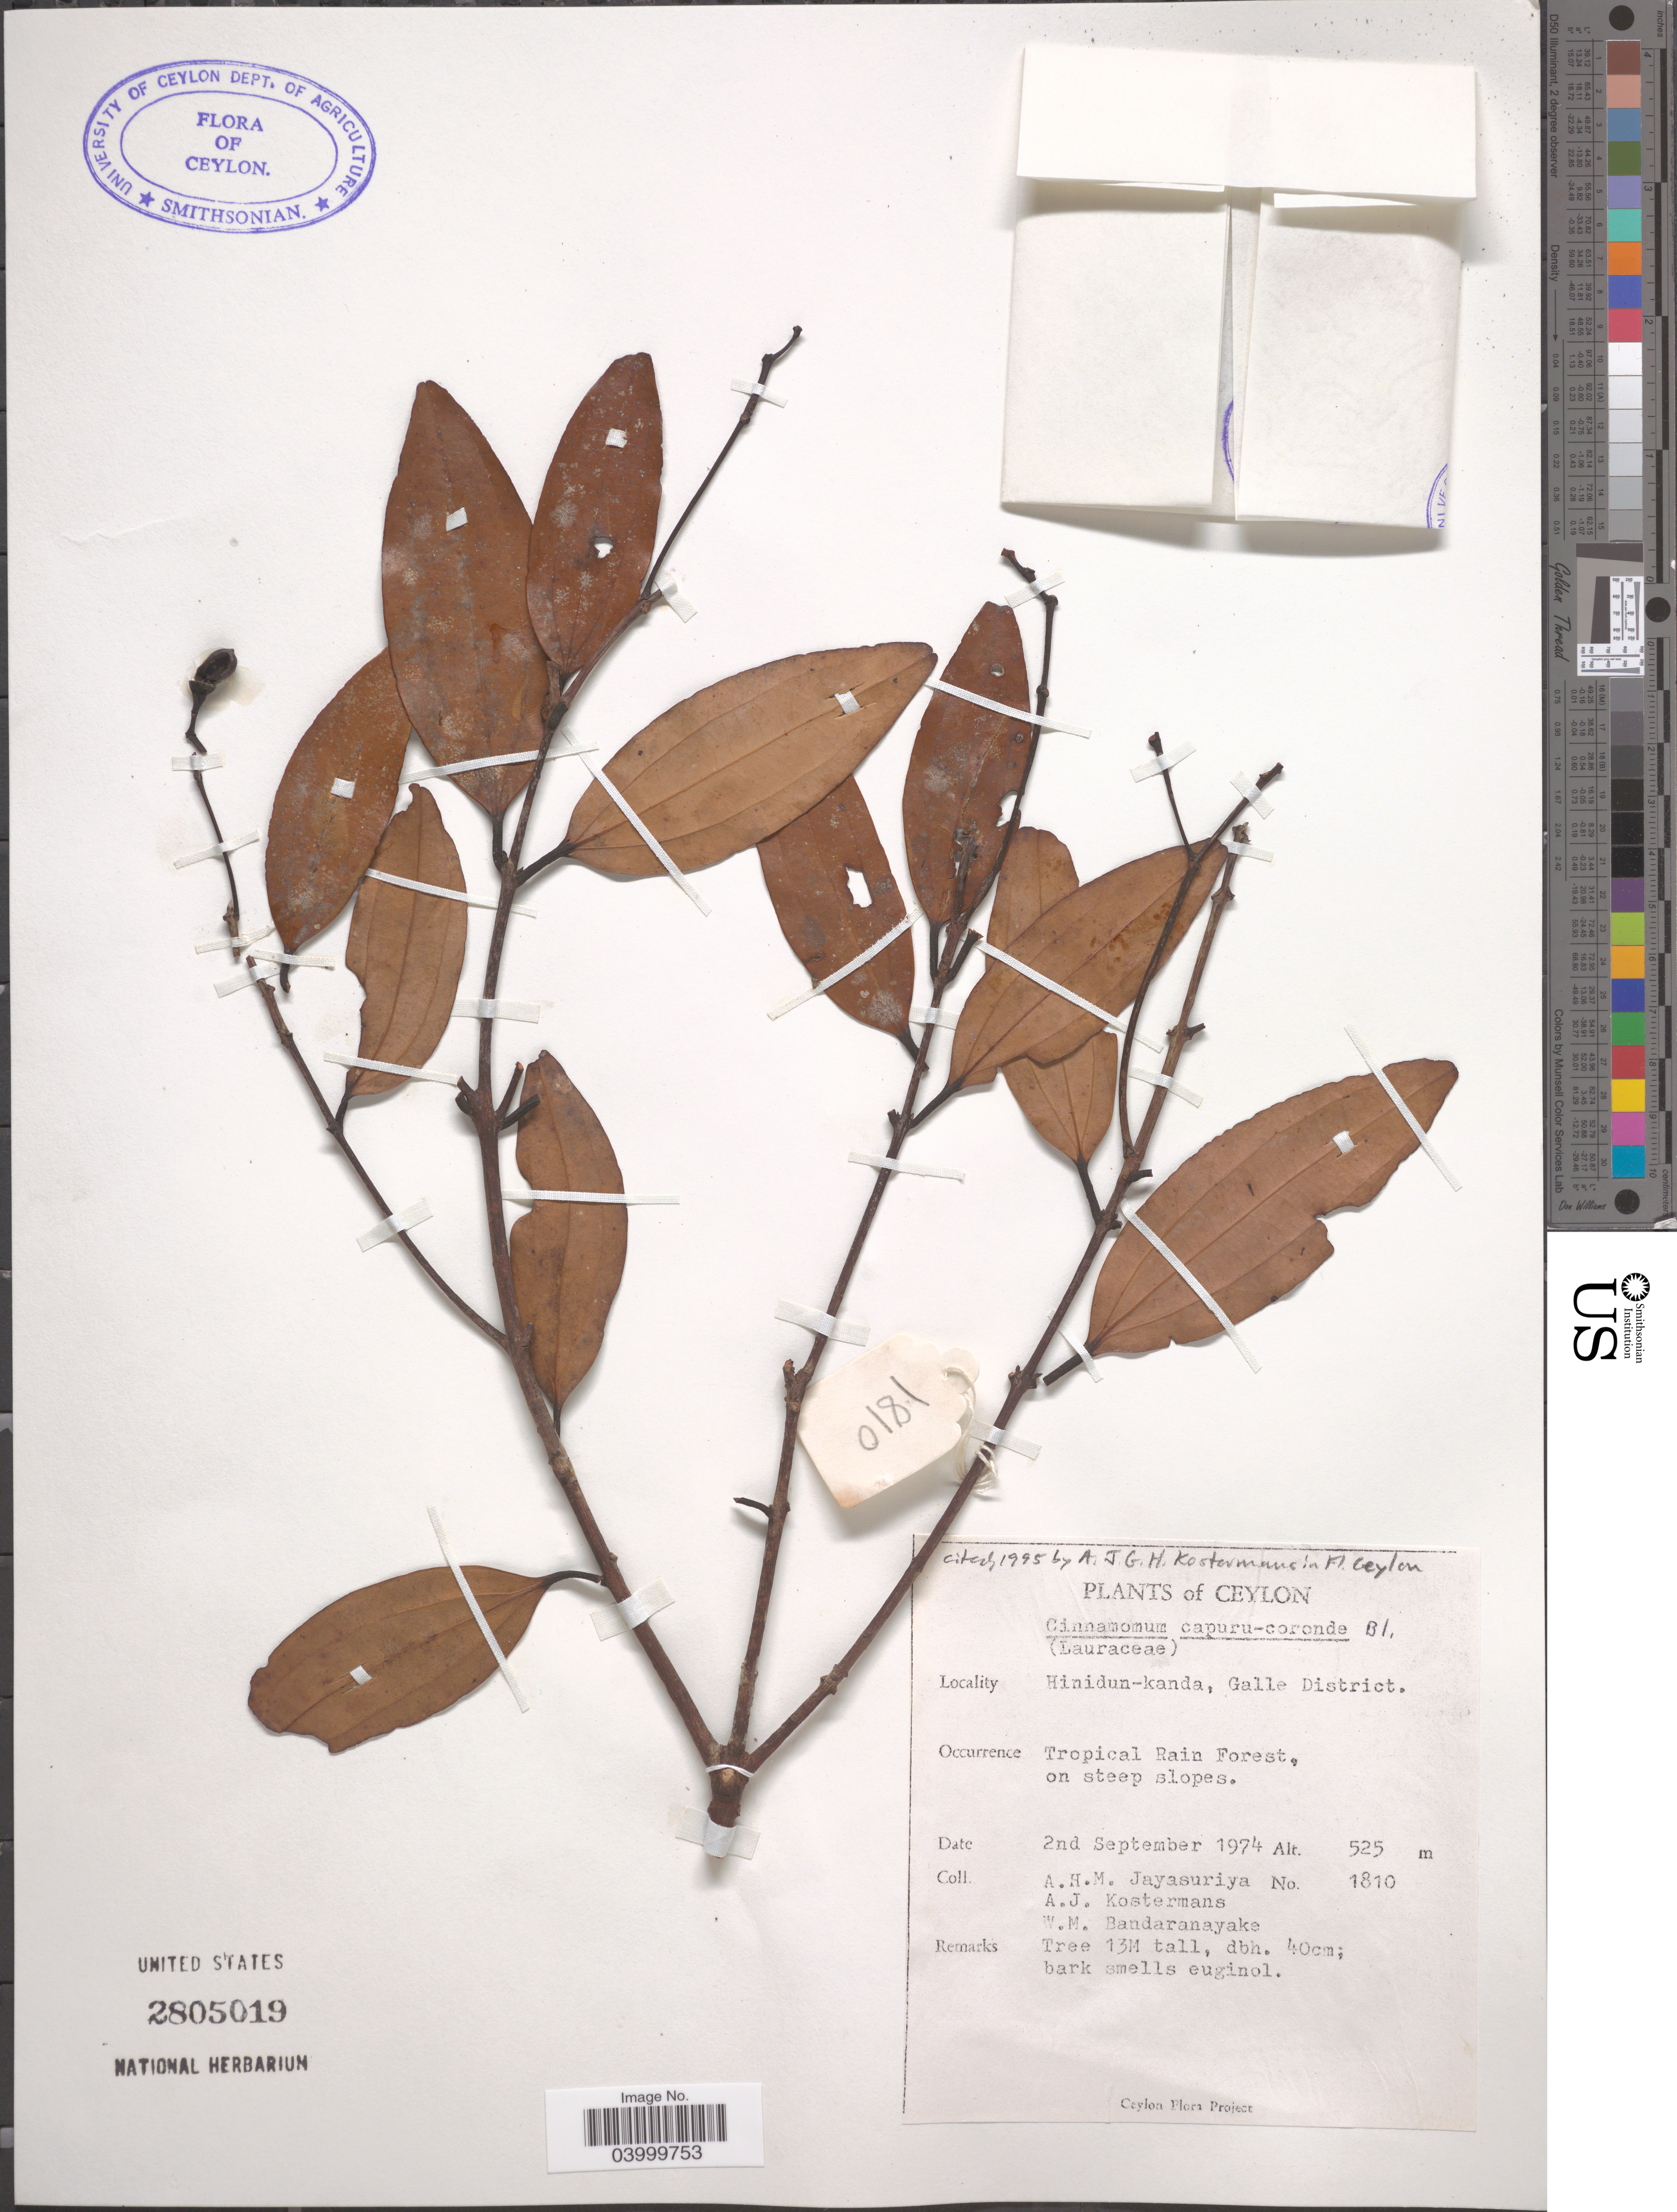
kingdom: Plantae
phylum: Tracheophyta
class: Magnoliopsida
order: Laurales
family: Lauraceae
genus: Cinnamomum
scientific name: Cinnamomum cappara-coronde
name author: Blume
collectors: A. H. Jayasuriya, A. J. G. Kostermans & W. Bandaranayake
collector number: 1810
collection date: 1974-09-02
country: Sri Lanka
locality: Ceylon. Hinidun-kanda, Galle District. Tropical Rain Forest.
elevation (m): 525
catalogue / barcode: US 2805019